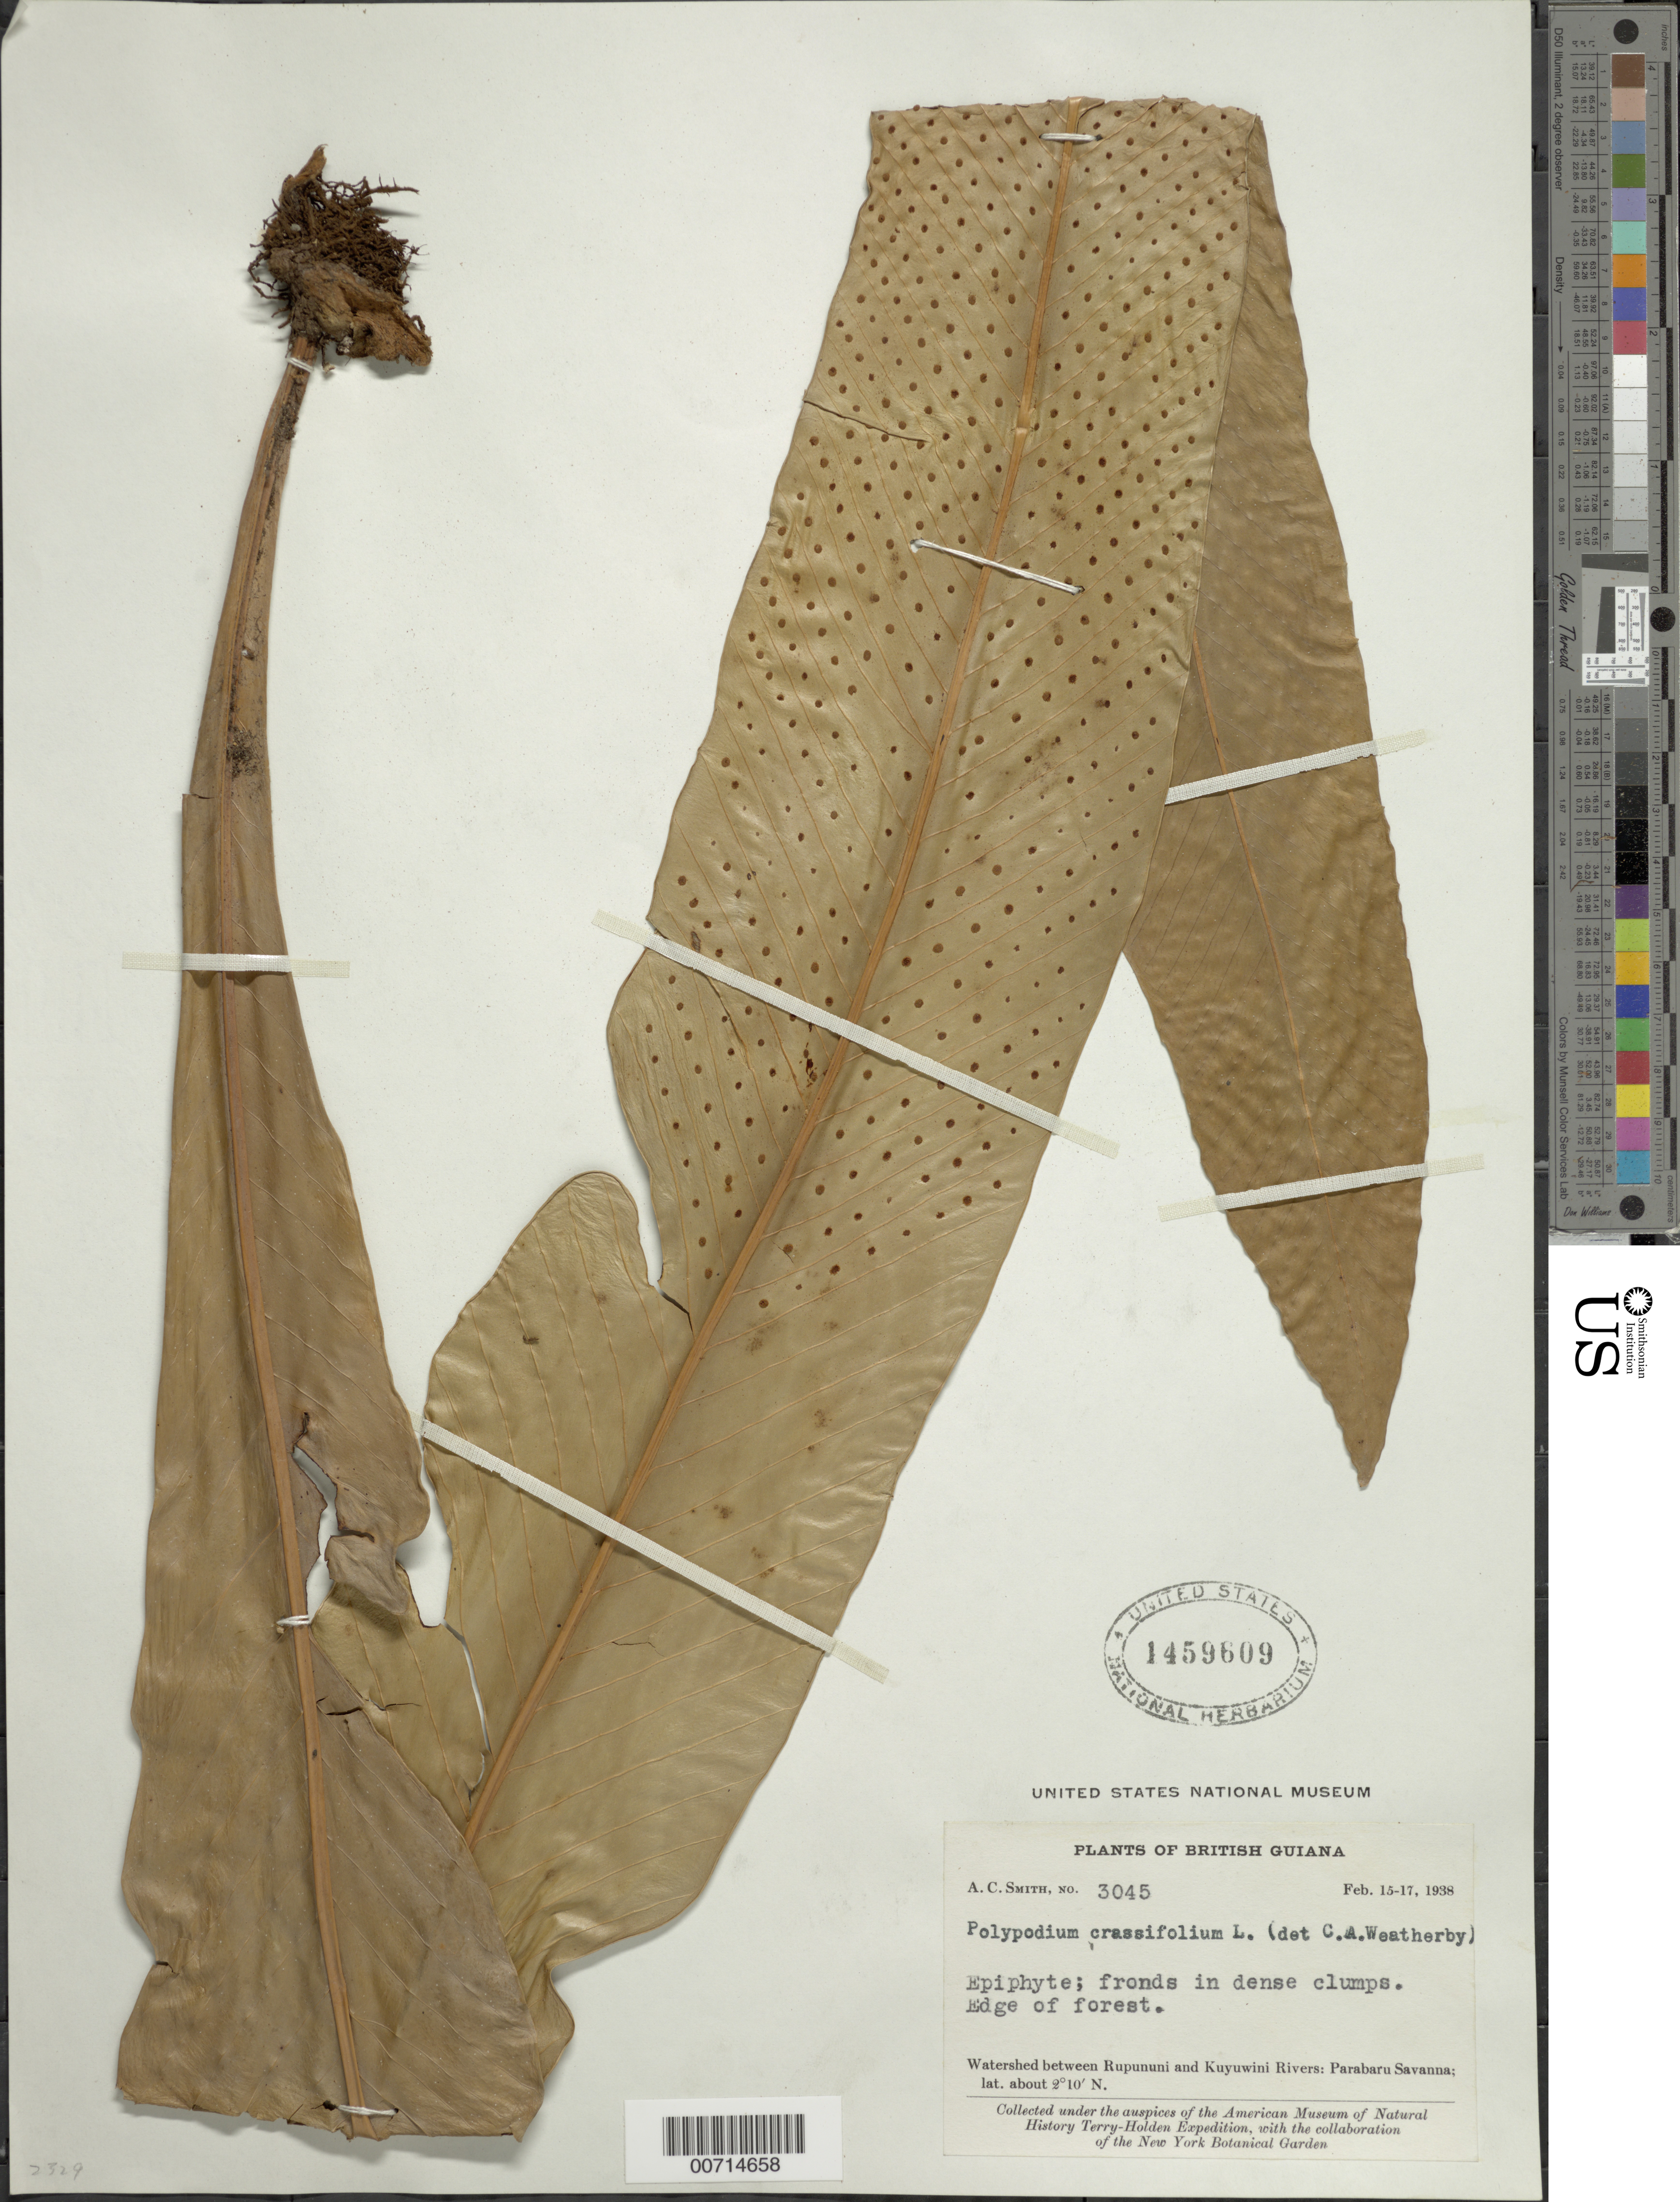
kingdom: Plantae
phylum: Tracheophyta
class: Polypodiopsida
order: Polypodiales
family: Polypodiaceae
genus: Niphidium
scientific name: Niphidium crassifolium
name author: (L.) Lellinger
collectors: A. C. Smith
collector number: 3045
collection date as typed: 15-Feb-38 to 17-Feb-38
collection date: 1938-02-15/1938-02-17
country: Guyana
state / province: U. Takutu-U. Essequibo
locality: Rupununi R., watershed between it and Kuyuwini R; Parabaru Savanna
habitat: Edge of forest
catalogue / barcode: US 1459609